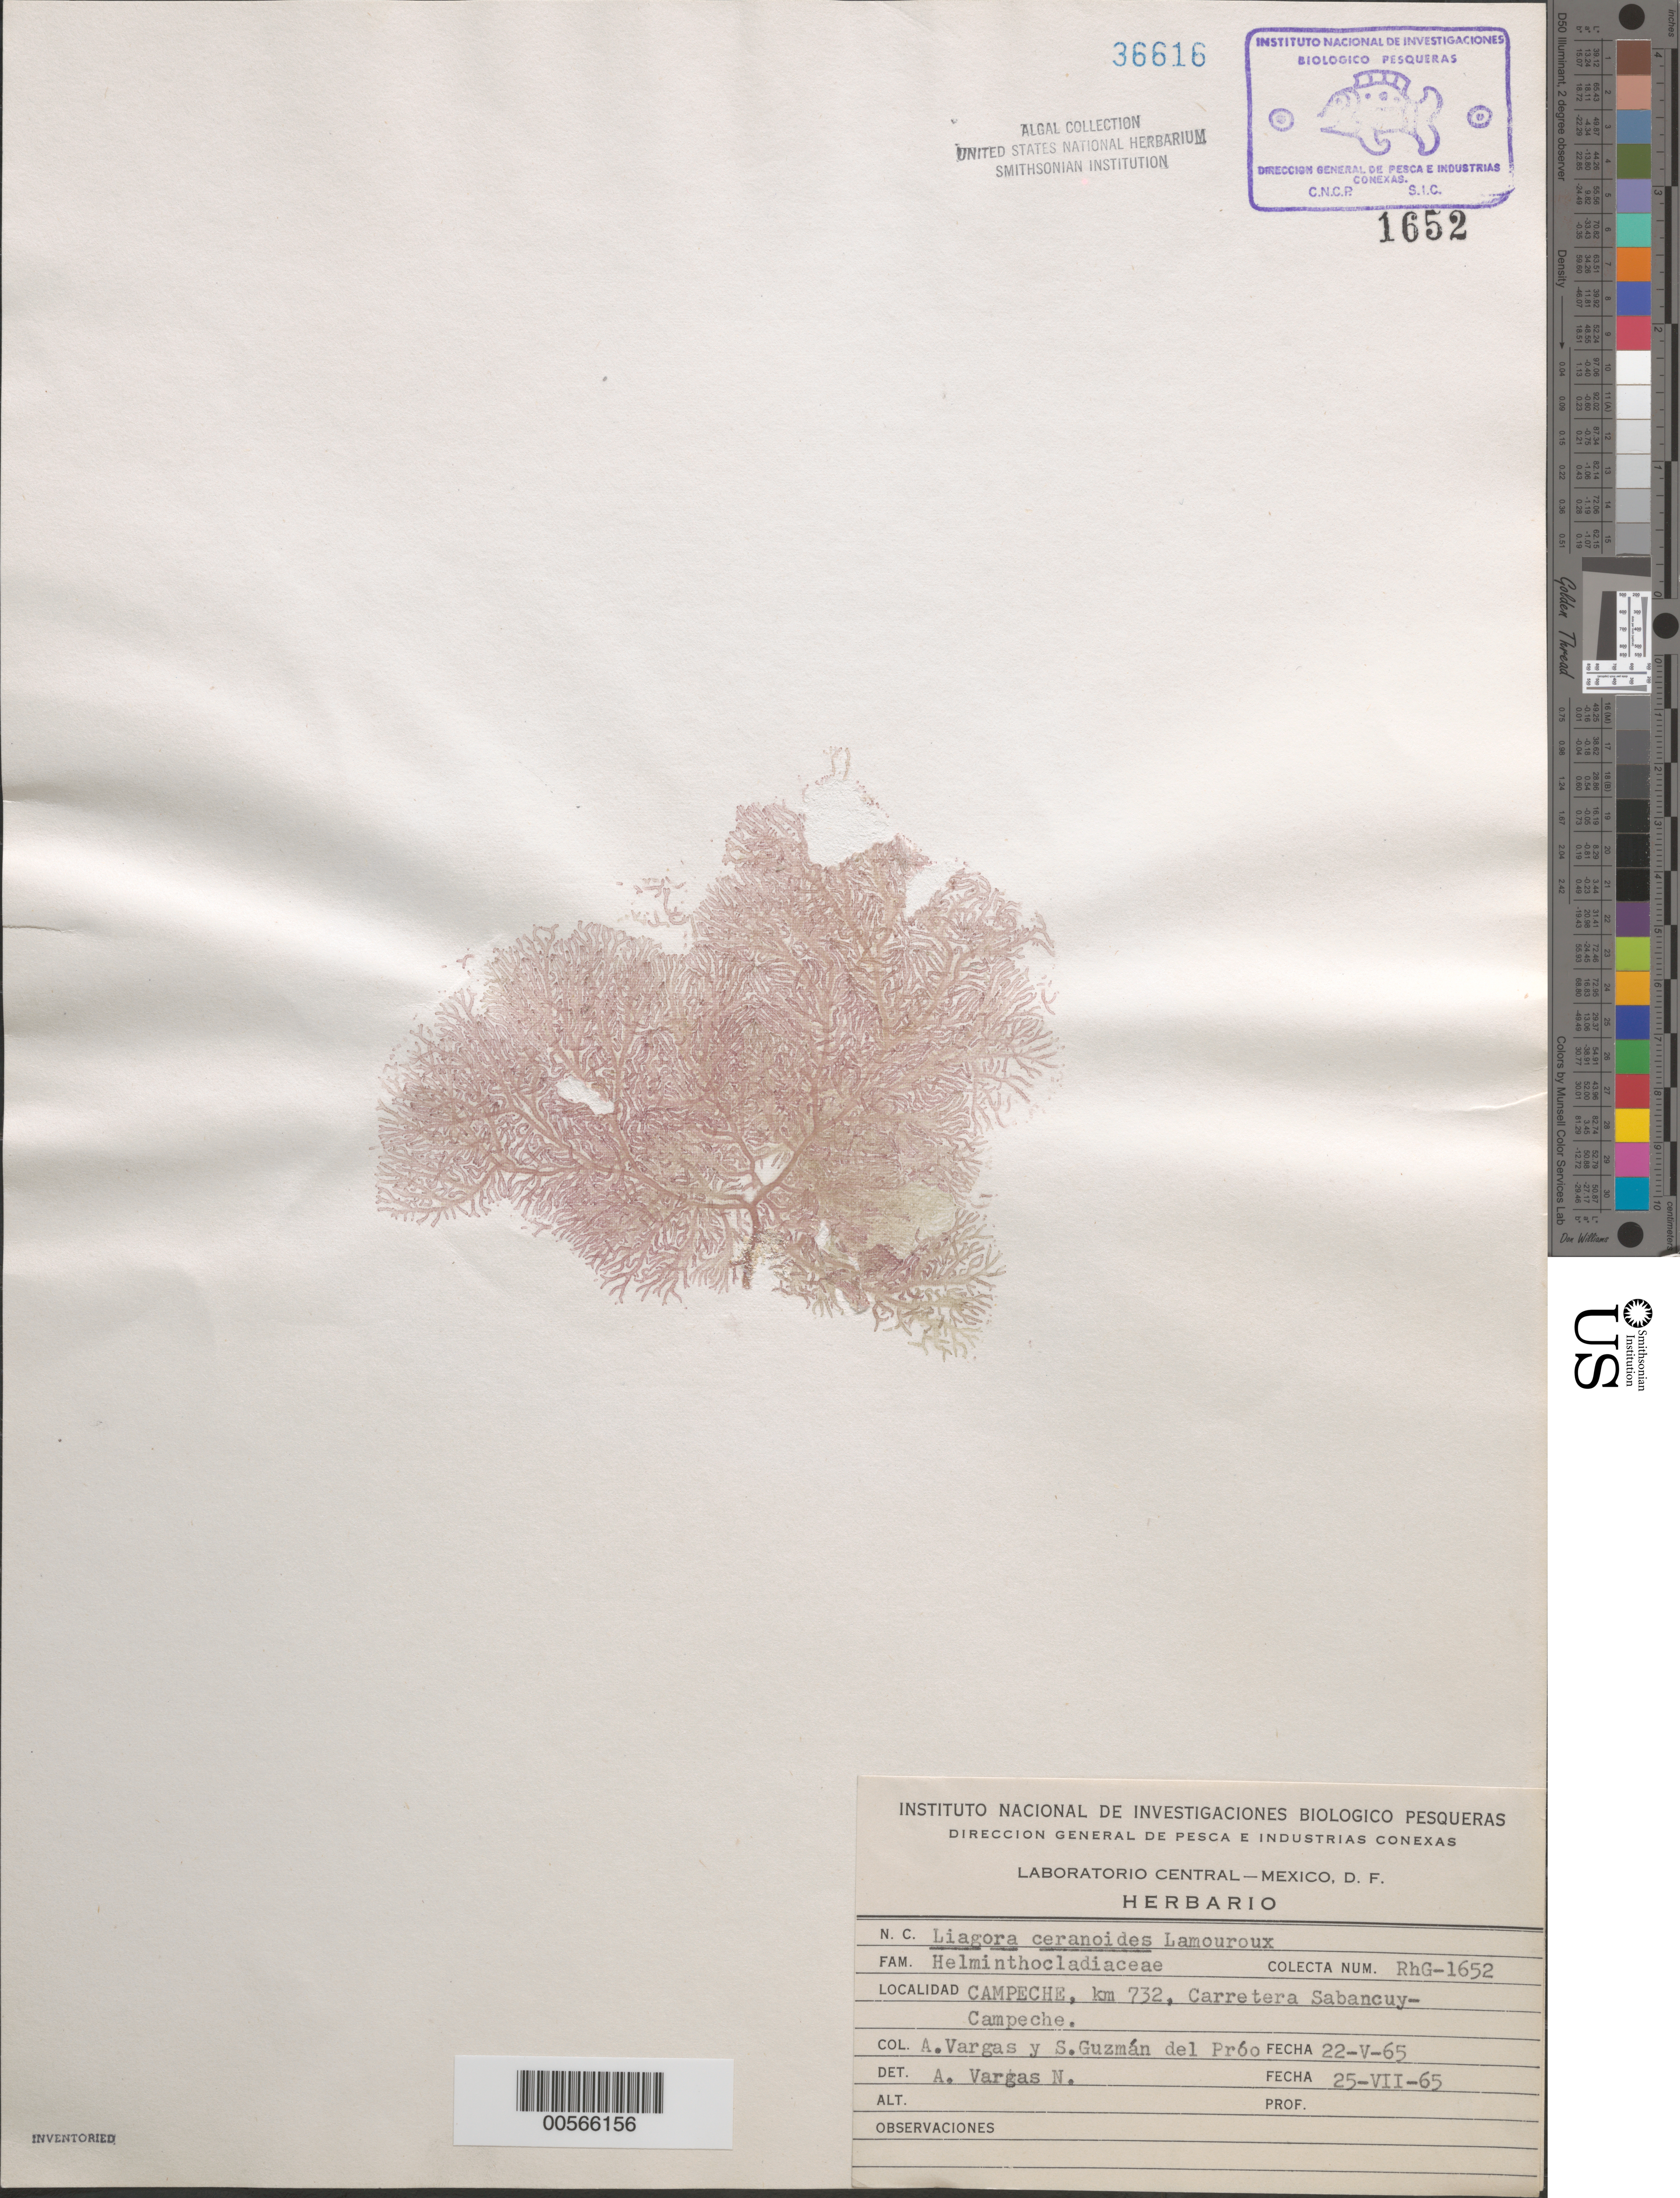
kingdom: Plantae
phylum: Rhodophyta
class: Florideophyceae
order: Nemaliales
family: Liagoraceae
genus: Liagora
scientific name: Liagora ceranoides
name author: J.V.Lamouroux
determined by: Vargas N., A.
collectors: A. Vargas N. & S. Guzman del Proo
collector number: Rhg-1652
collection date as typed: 22 May 1965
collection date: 1965-05-22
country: Mexico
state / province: Campeche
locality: Carretera Sabancuy-Campeche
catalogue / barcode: US 36616